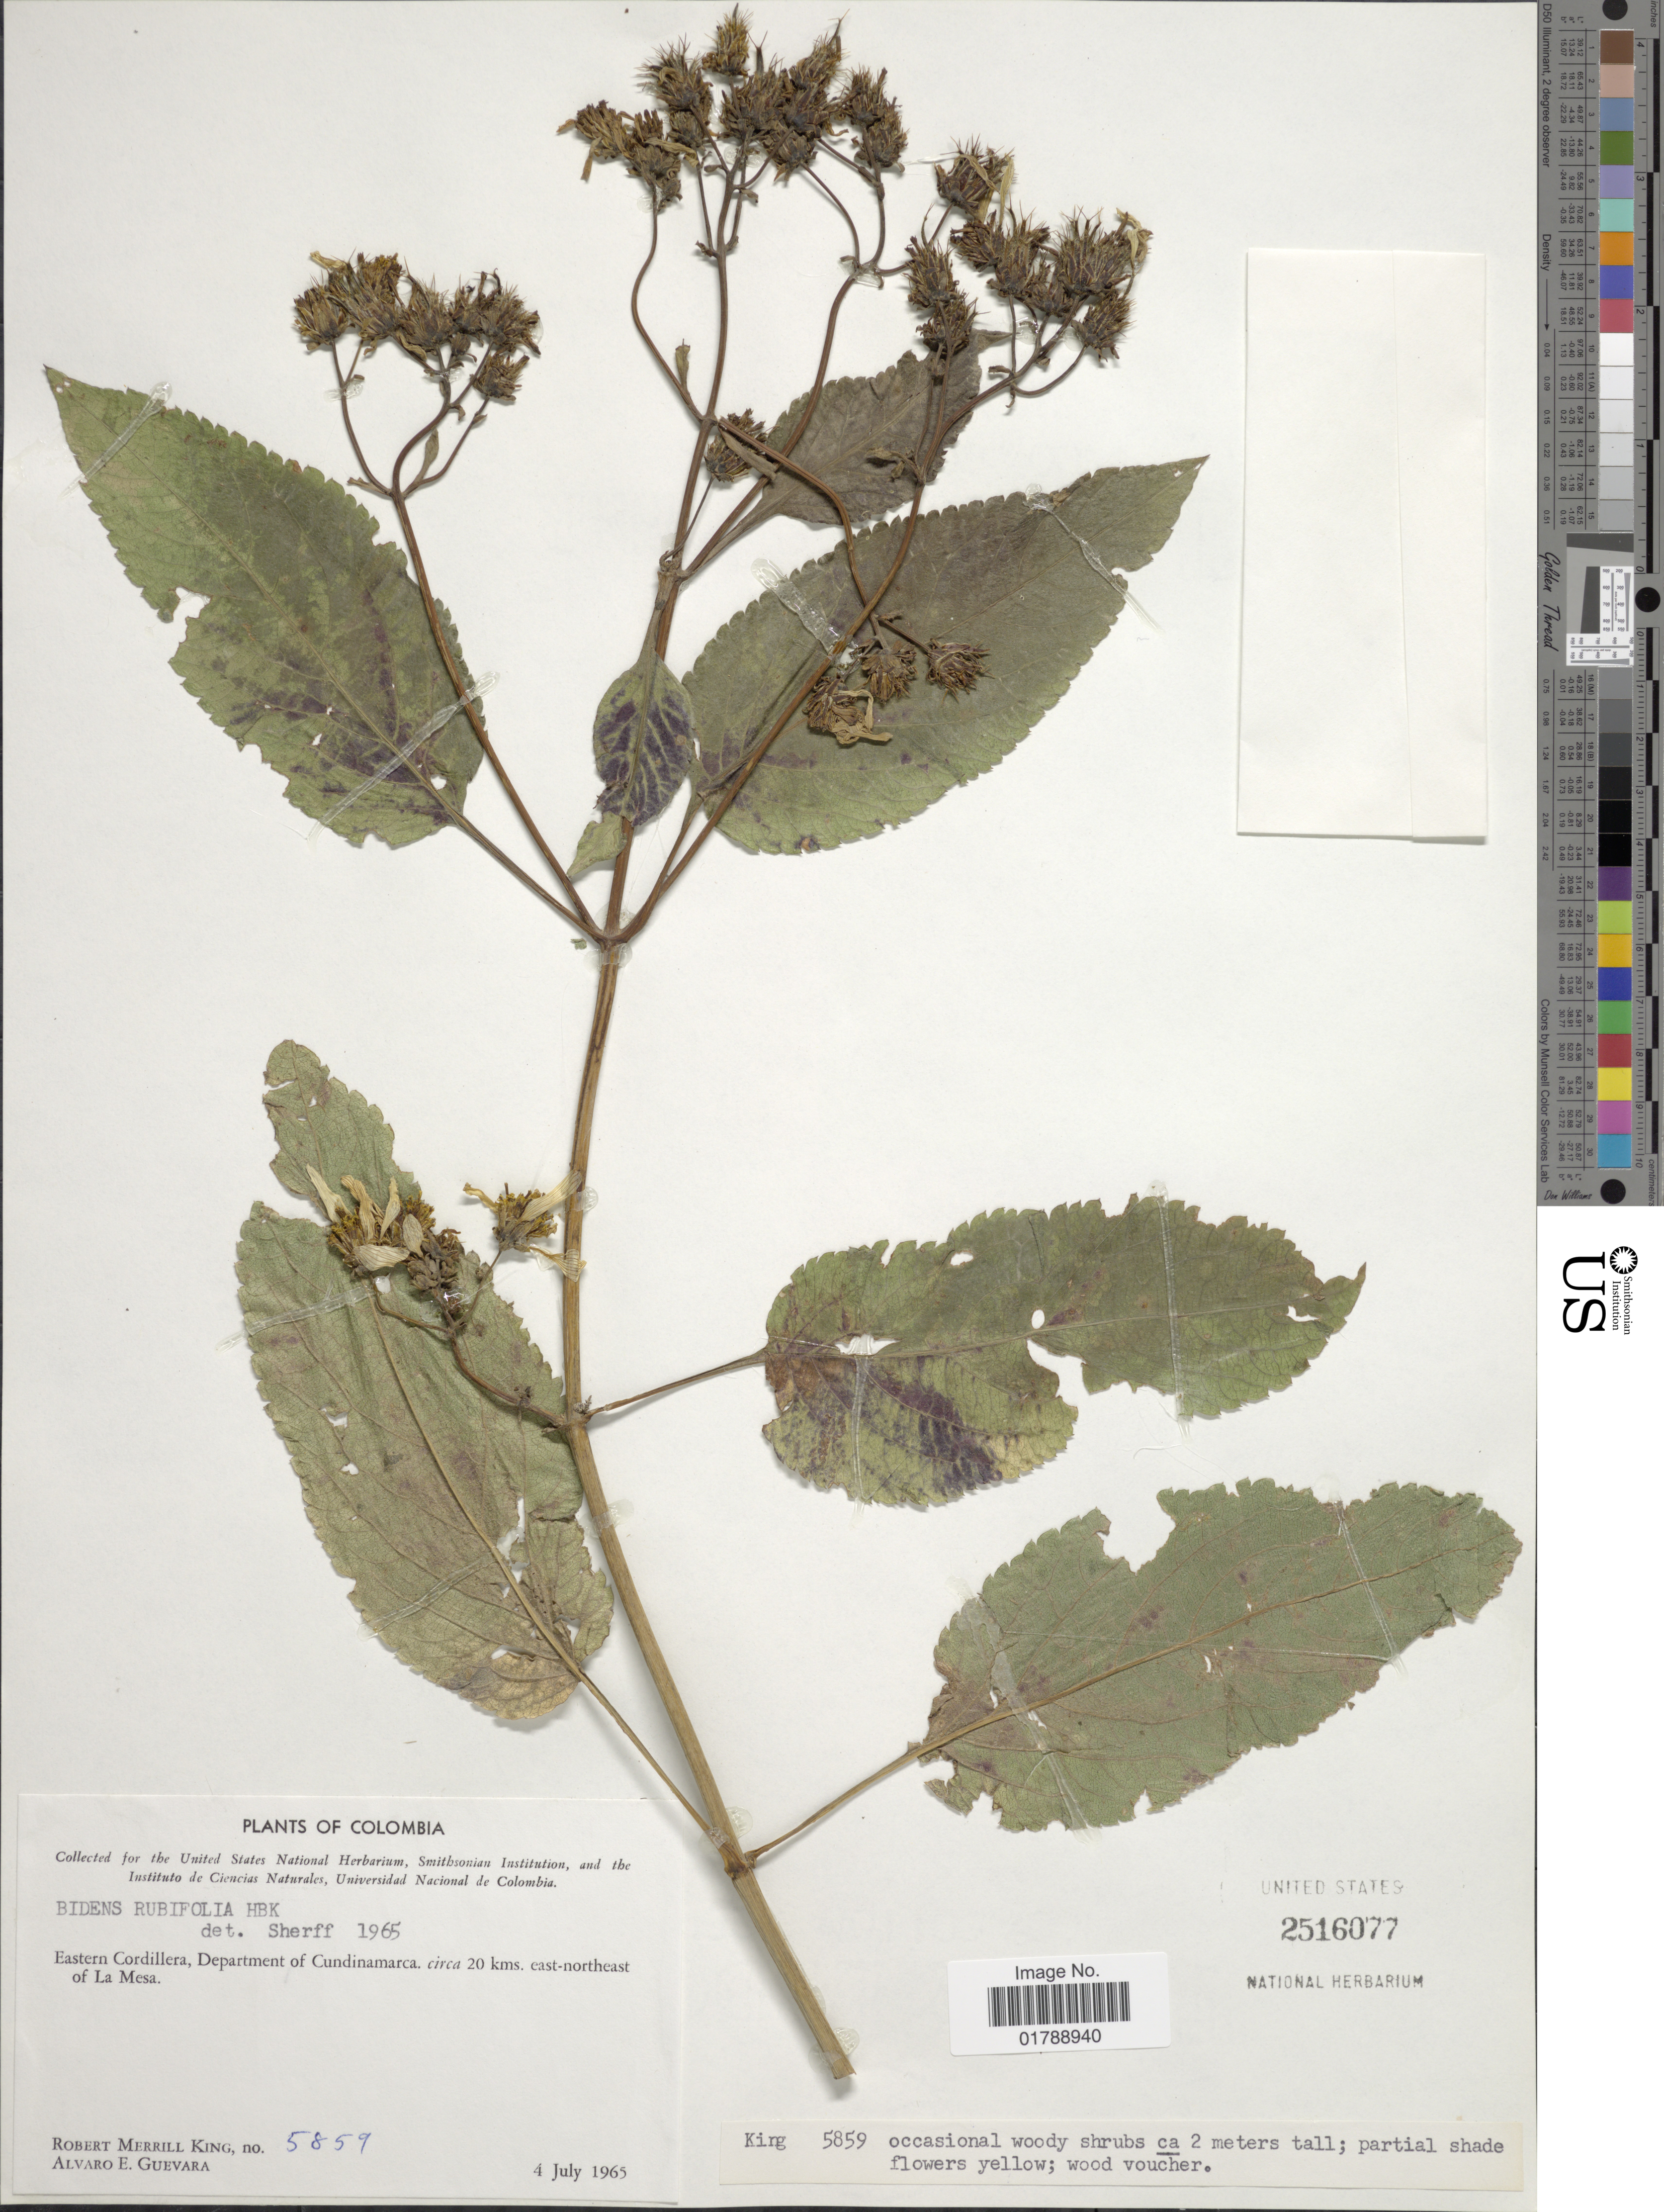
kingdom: Plantae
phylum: Tracheophyta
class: Magnoliopsida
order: Asterales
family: Asteraceae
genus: Bidens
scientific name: Bidens rubifolia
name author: Kunth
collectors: R. M. King & A. E. Guevara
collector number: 5859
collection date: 1965-07-04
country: Colombia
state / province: Cundinamarca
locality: Eastern Cordillera. circa 20 kms. east-northeast of La Mesa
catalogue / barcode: US 2516077